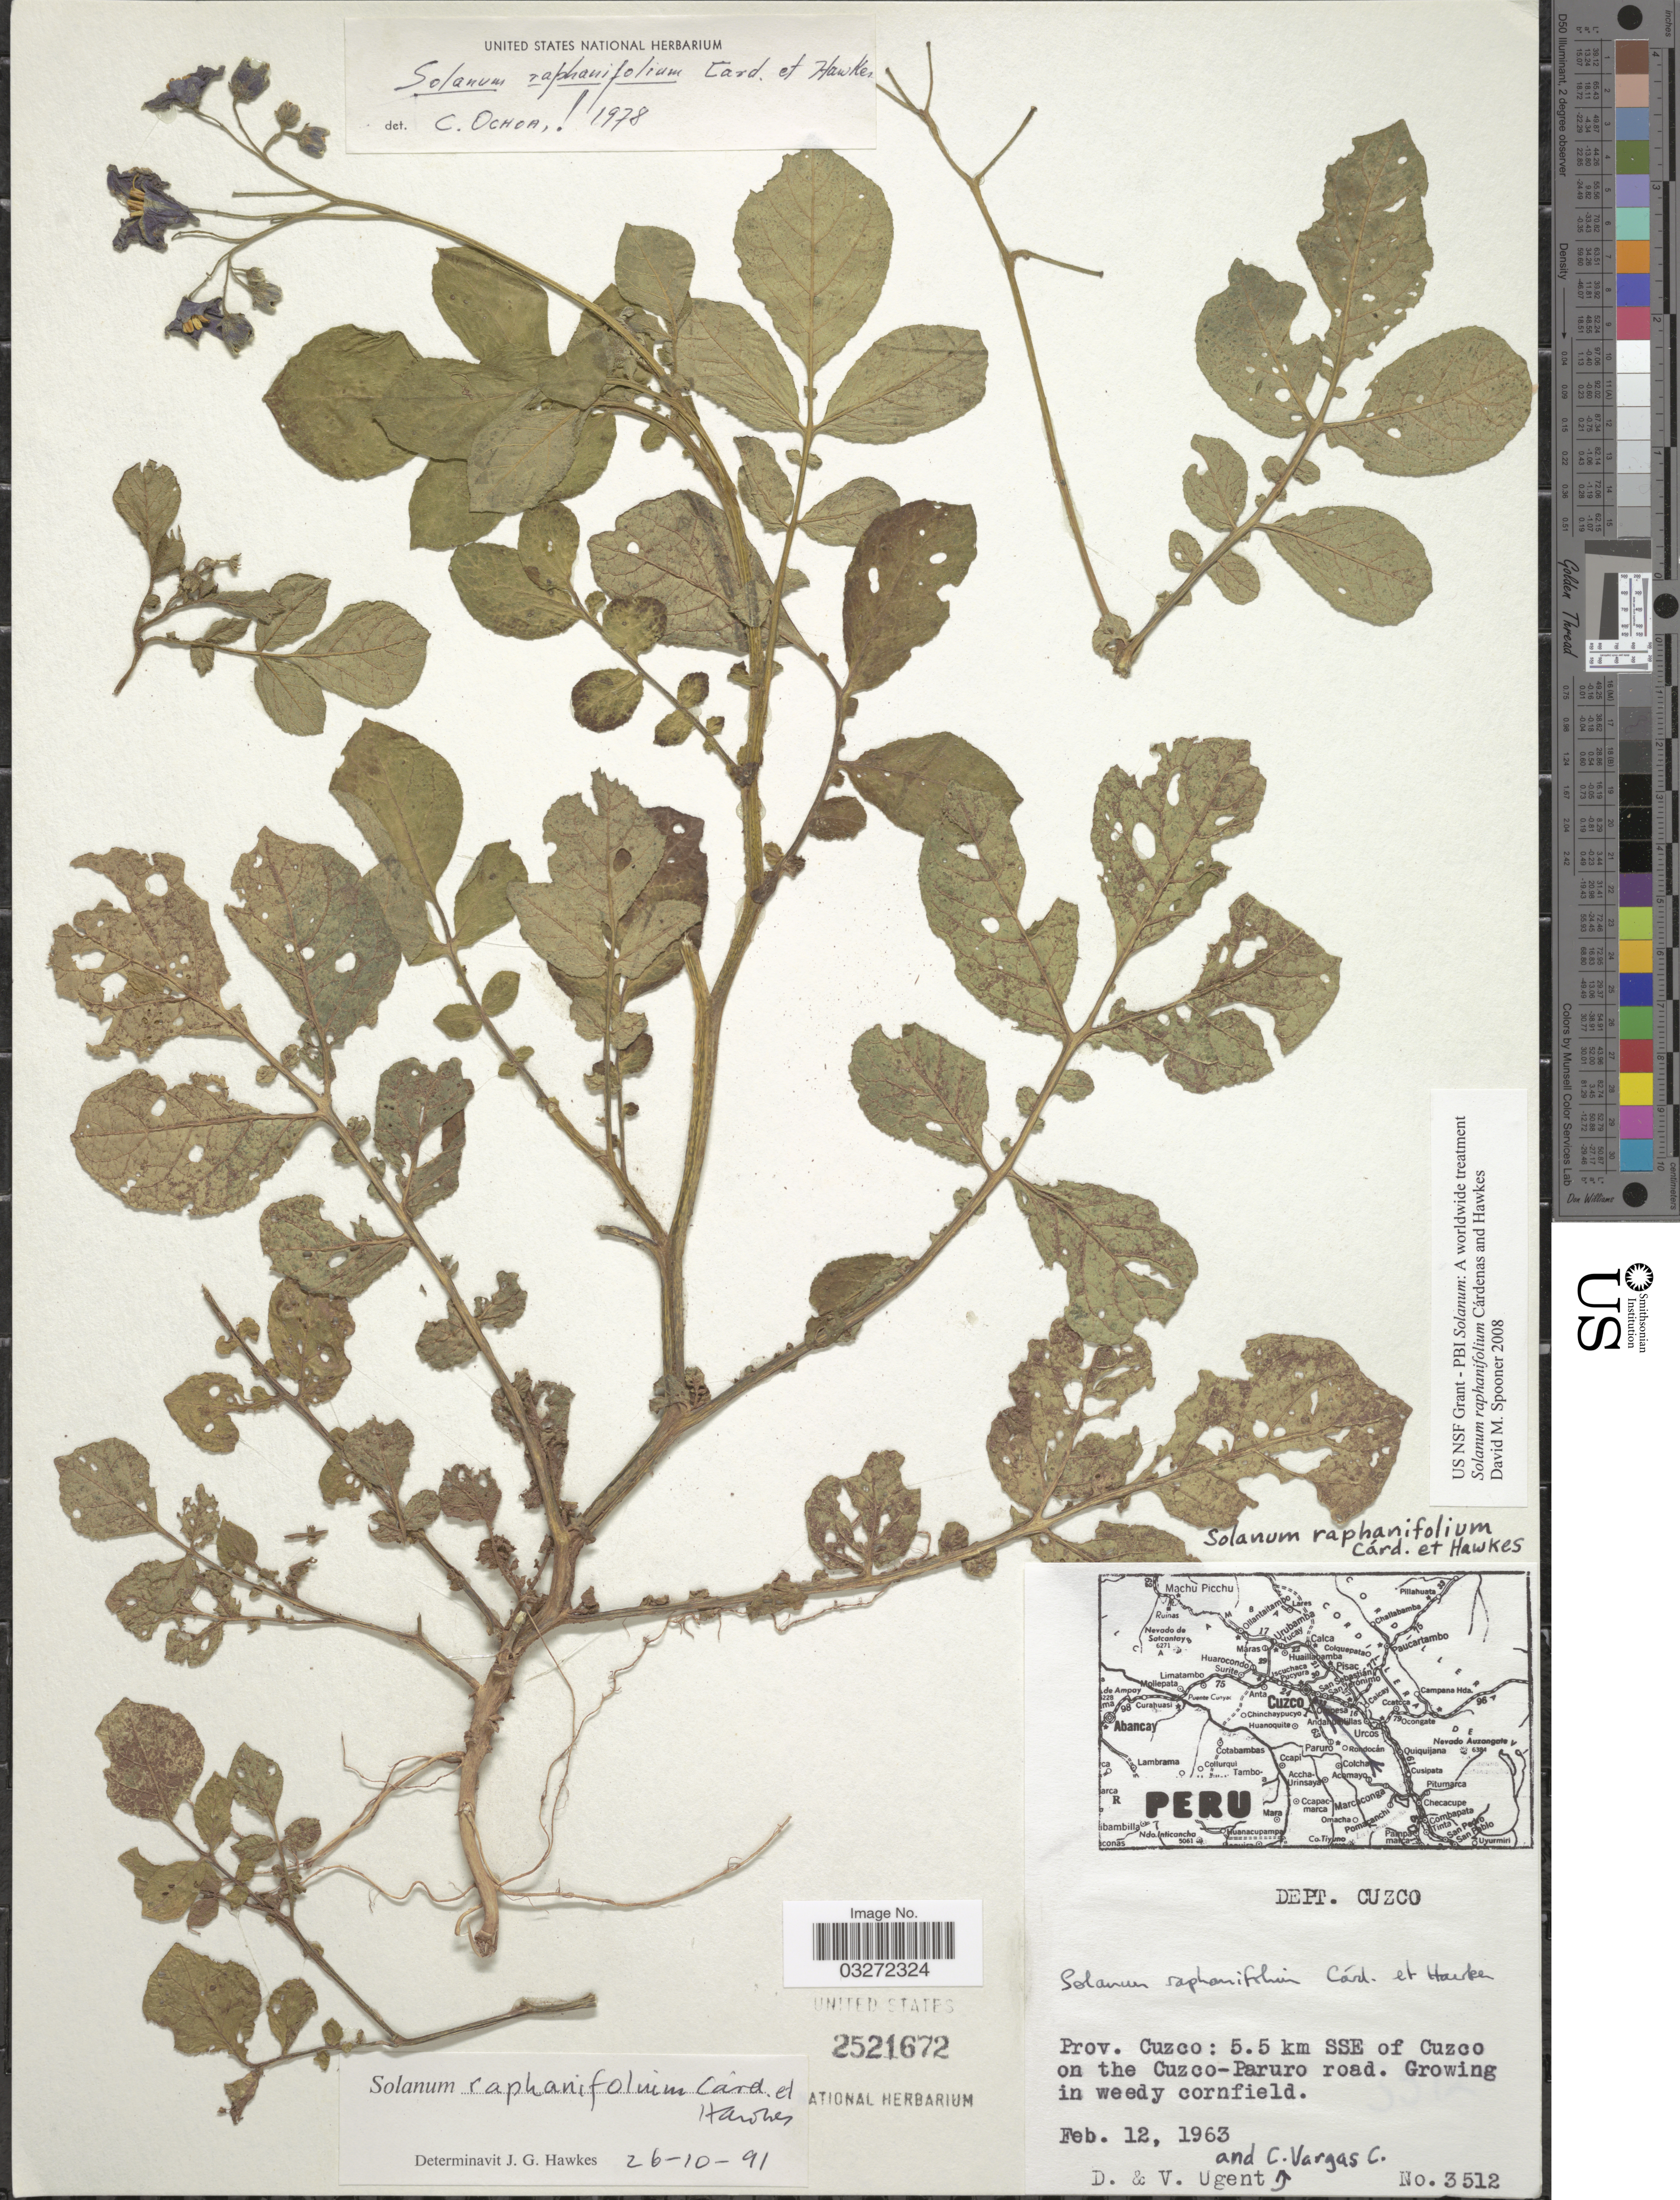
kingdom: Plantae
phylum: Tracheophyta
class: Magnoliopsida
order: Solanales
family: Solanaceae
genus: Solanum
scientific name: Solanum raphanifolium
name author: Cárdenas & Hawkes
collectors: D. Ugent, V. Ugent & C. Vargas Calderón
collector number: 3512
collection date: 1963-02-12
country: Peru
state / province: Cusco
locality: Dept. Cuzco, Prov. Cuzco: 5.5 km SSE of Cuzco on the Cuzco-Paruro road.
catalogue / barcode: US 2521672